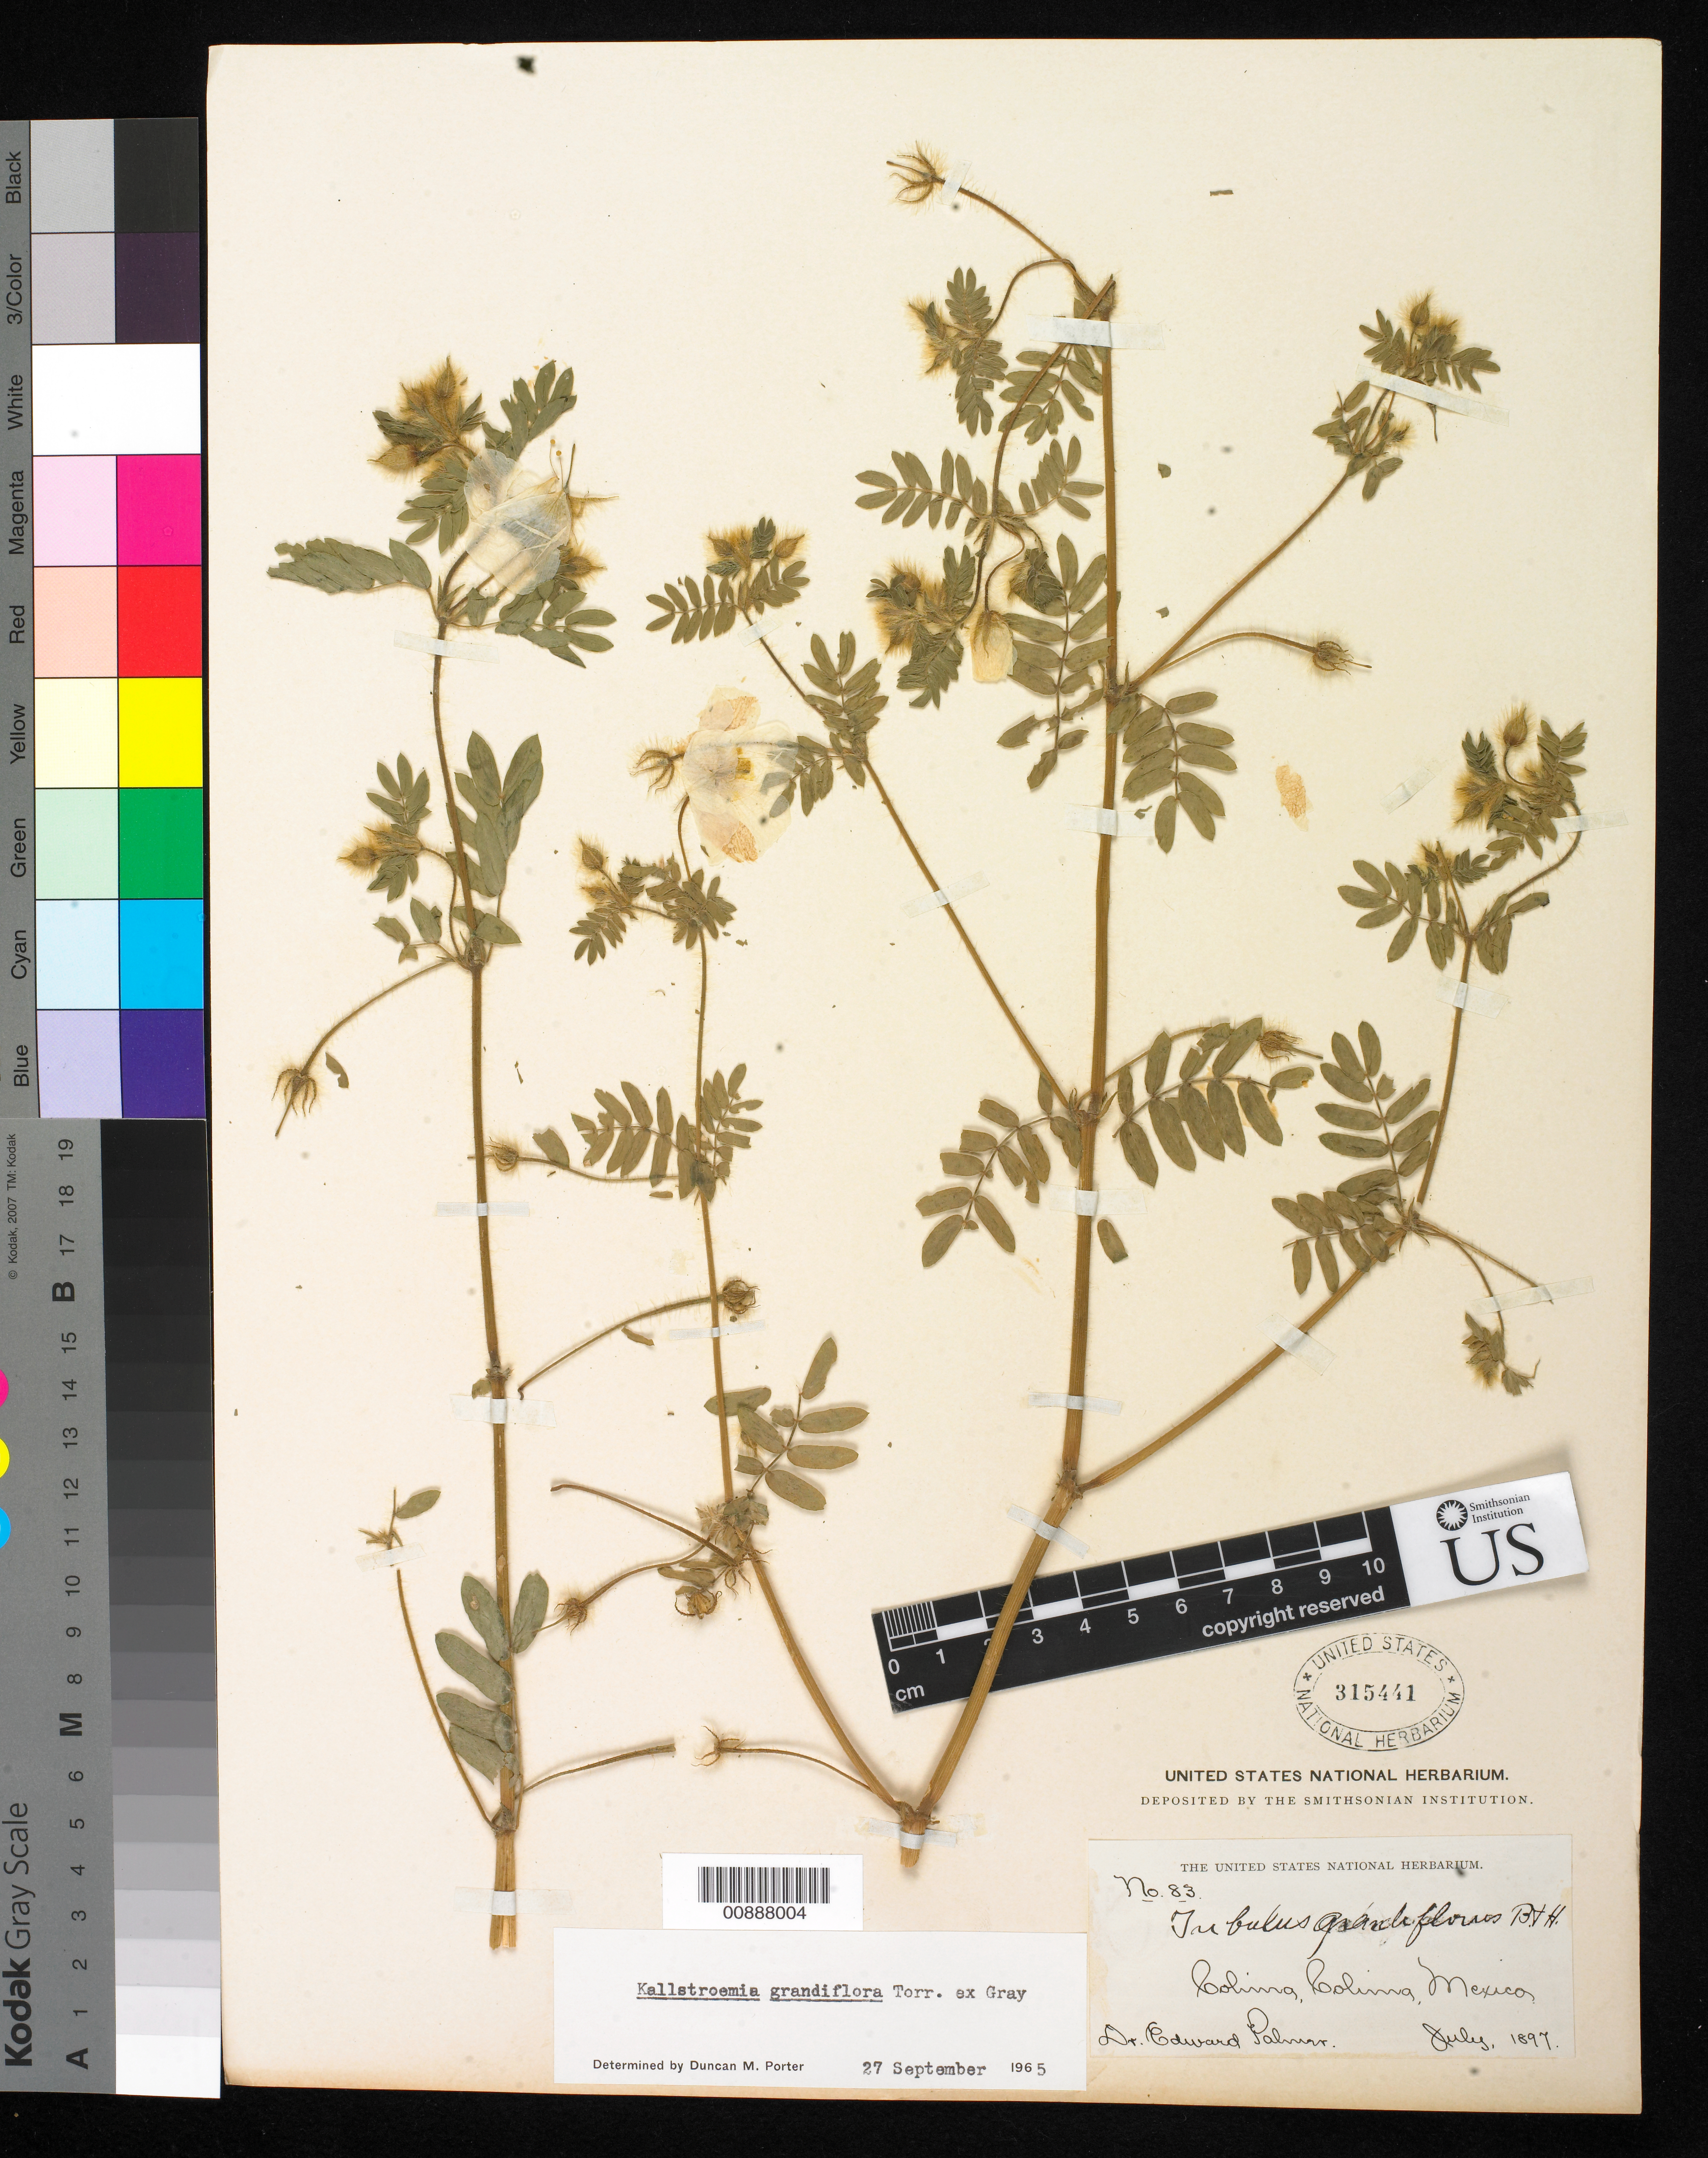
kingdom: Plantae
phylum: Tracheophyta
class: Magnoliopsida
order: Zygophyllales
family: Zygophyllaceae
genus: Kallstroemia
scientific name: Kallstroemia grandiflora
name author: Torr. ex A. Gray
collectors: E. Palmer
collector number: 83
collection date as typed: Jul 1897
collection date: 1897-07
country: Mexico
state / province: Colima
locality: Colima, Colima.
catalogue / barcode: US 315441